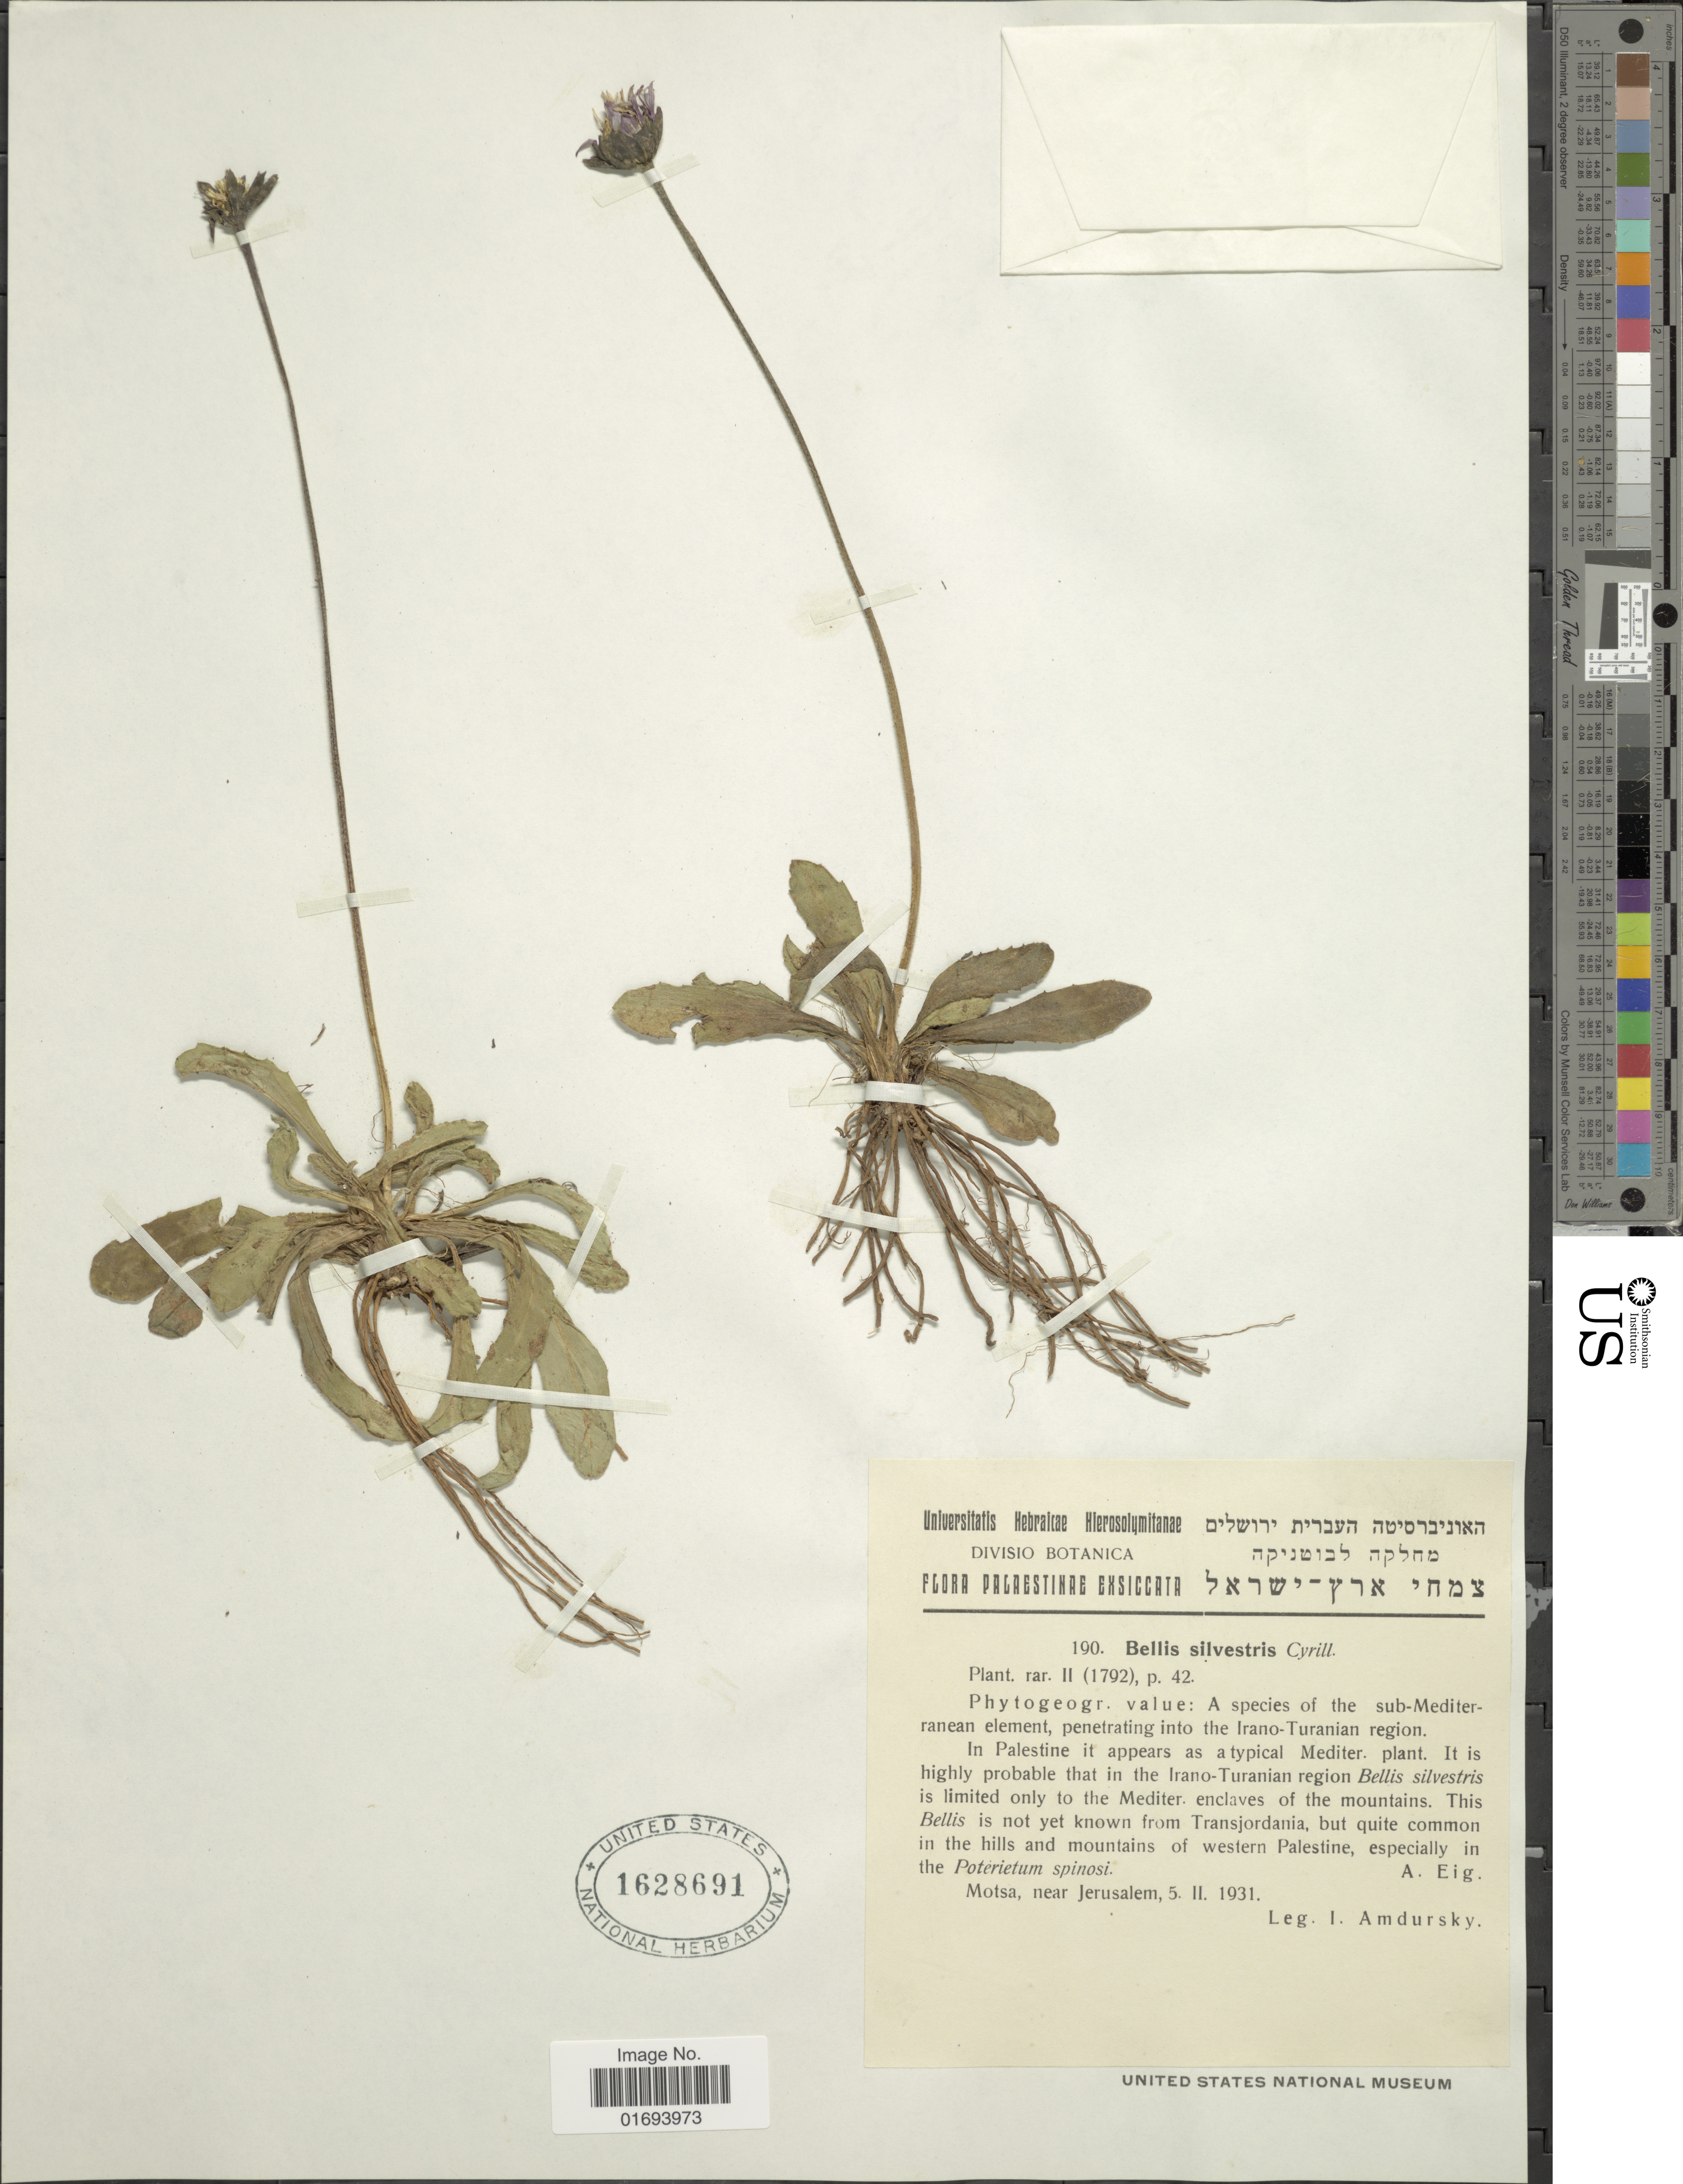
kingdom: Plantae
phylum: Tracheophyta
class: Magnoliopsida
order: Asterales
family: Asteraceae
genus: Bellis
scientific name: Bellis sylvestris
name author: Cirillo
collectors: I. Amdursky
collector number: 190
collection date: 1931-02-05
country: Israel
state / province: Jerusalem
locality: Motsa, near Jerusalem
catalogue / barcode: US 1628691